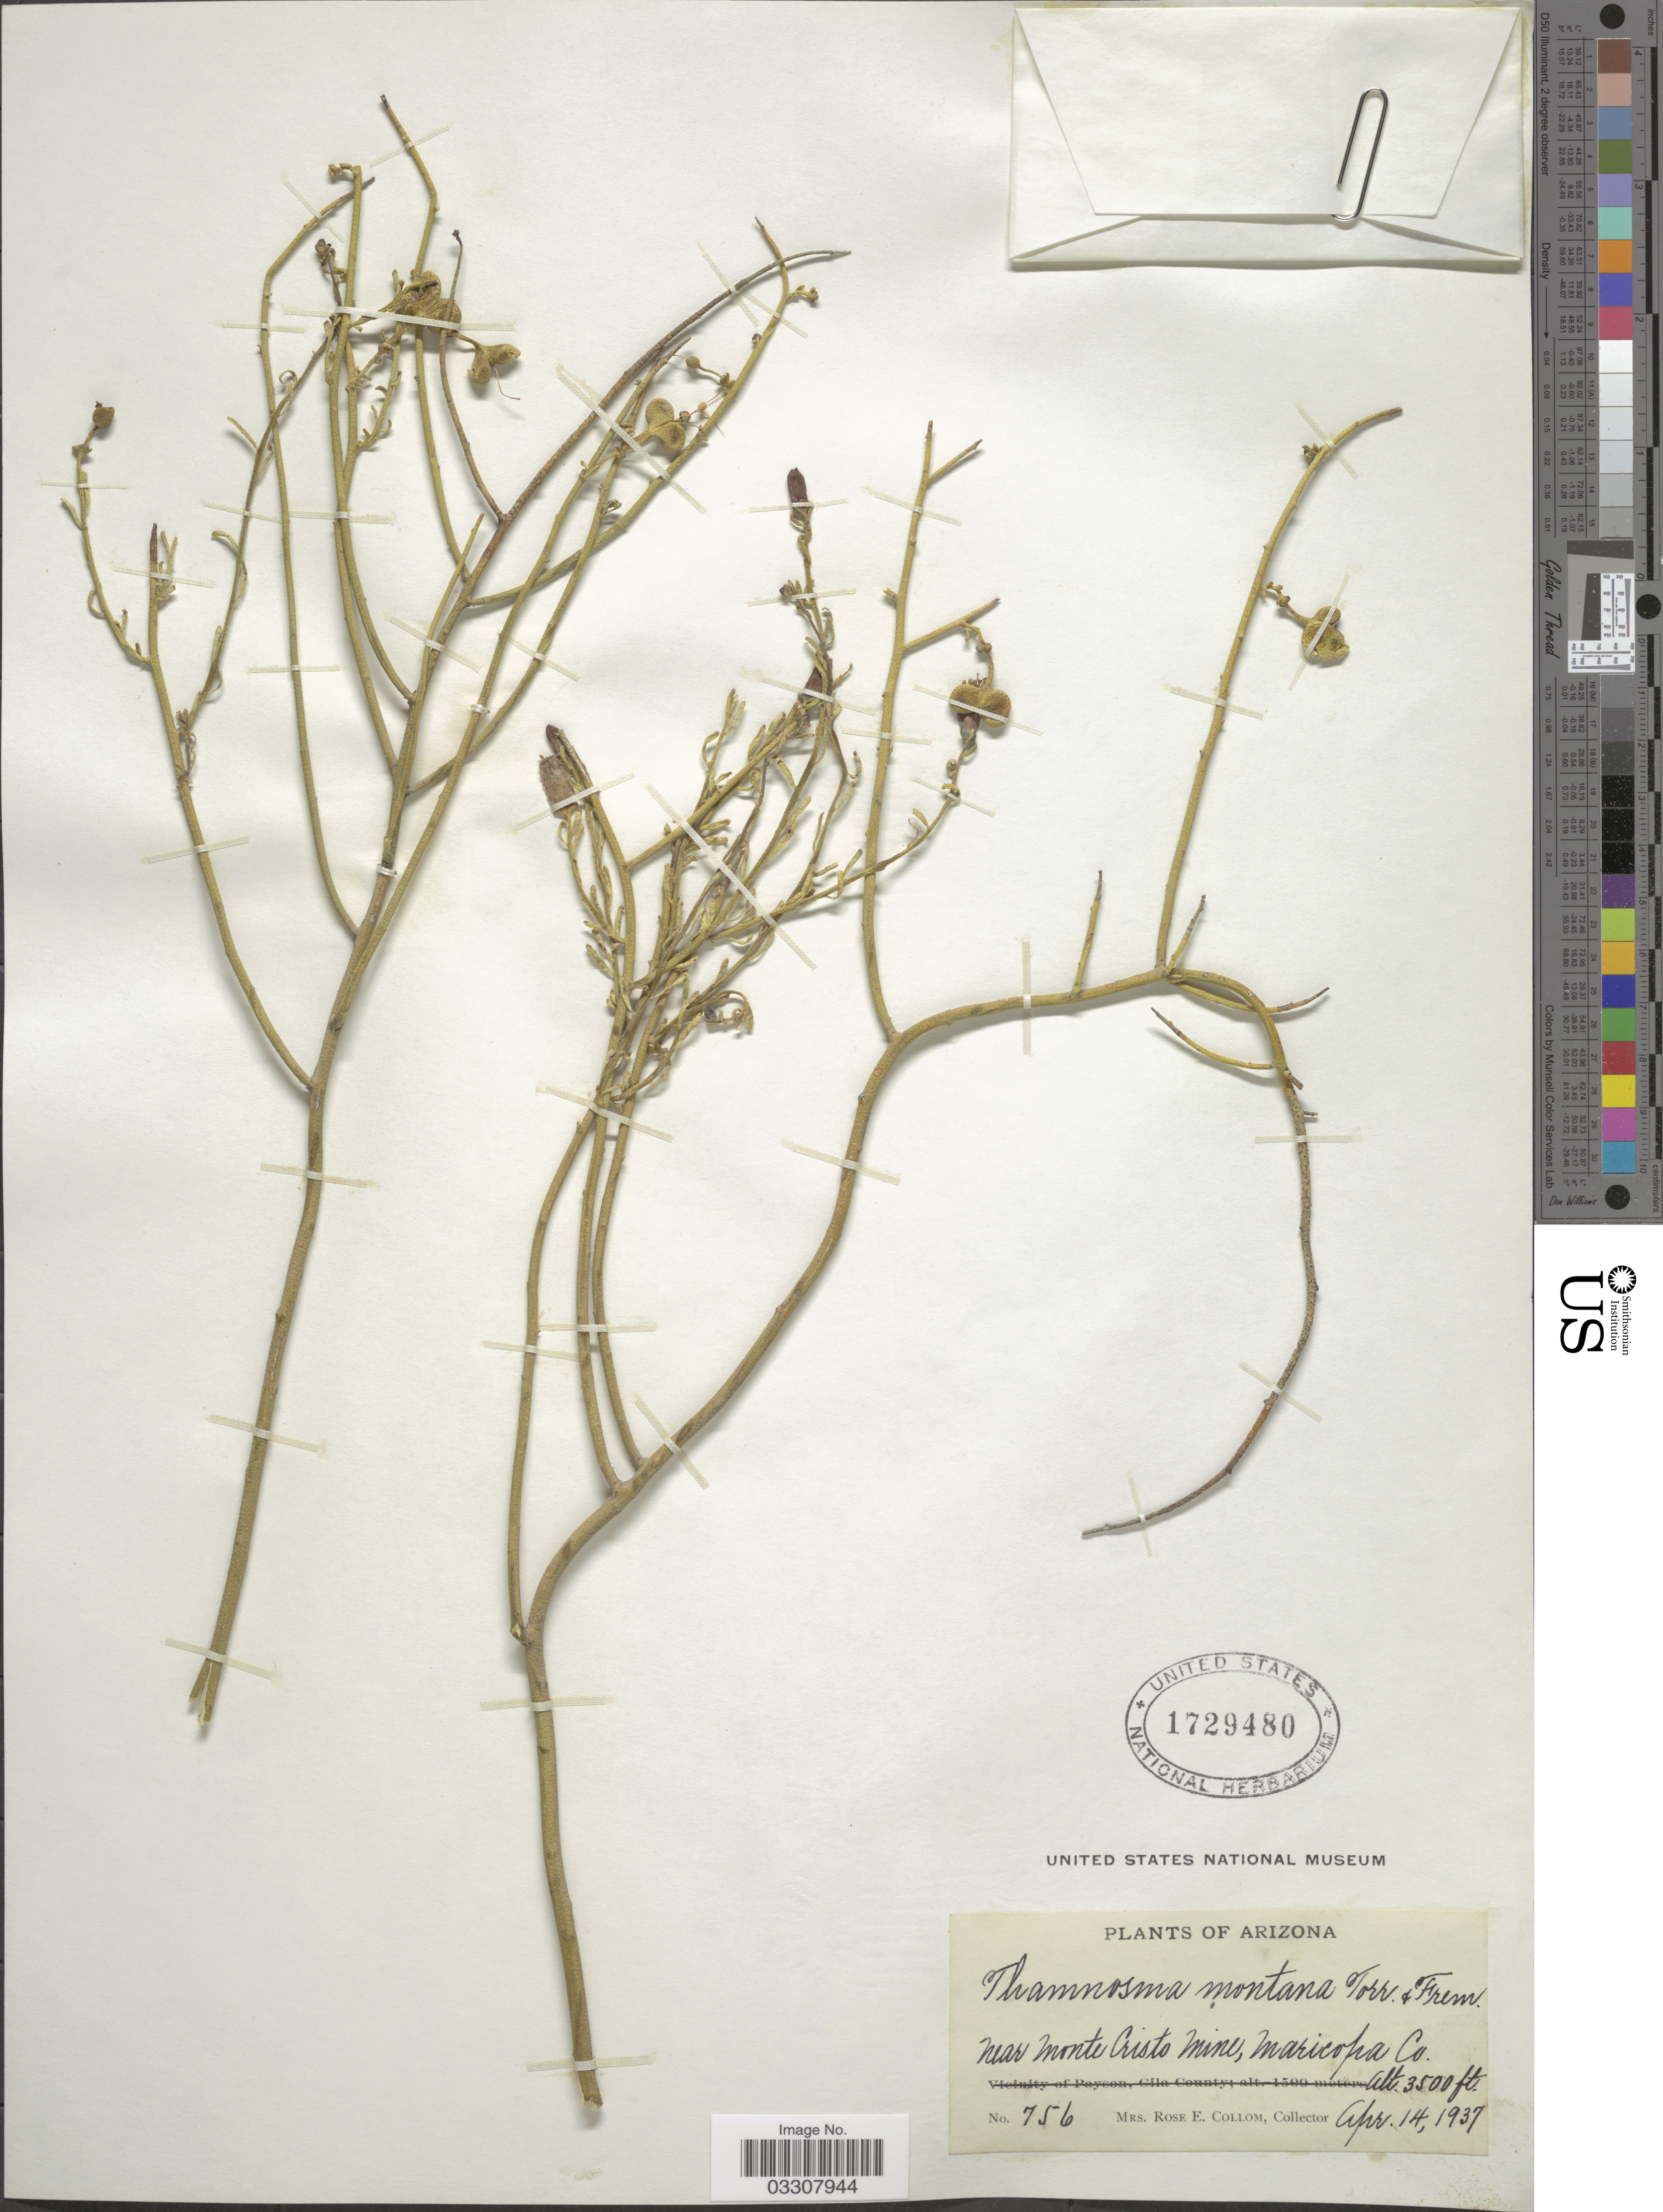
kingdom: Plantae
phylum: Tracheophyta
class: Magnoliopsida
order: Sapindales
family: Rutaceae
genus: Thamnosma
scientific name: Thamnosma montana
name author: Torr. & Frém.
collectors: R. E. Collom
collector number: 756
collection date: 1937-04-14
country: United States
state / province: Arizona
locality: Near Monte Cristo Mine, Maricopa Co.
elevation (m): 1067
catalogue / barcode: US 1729480